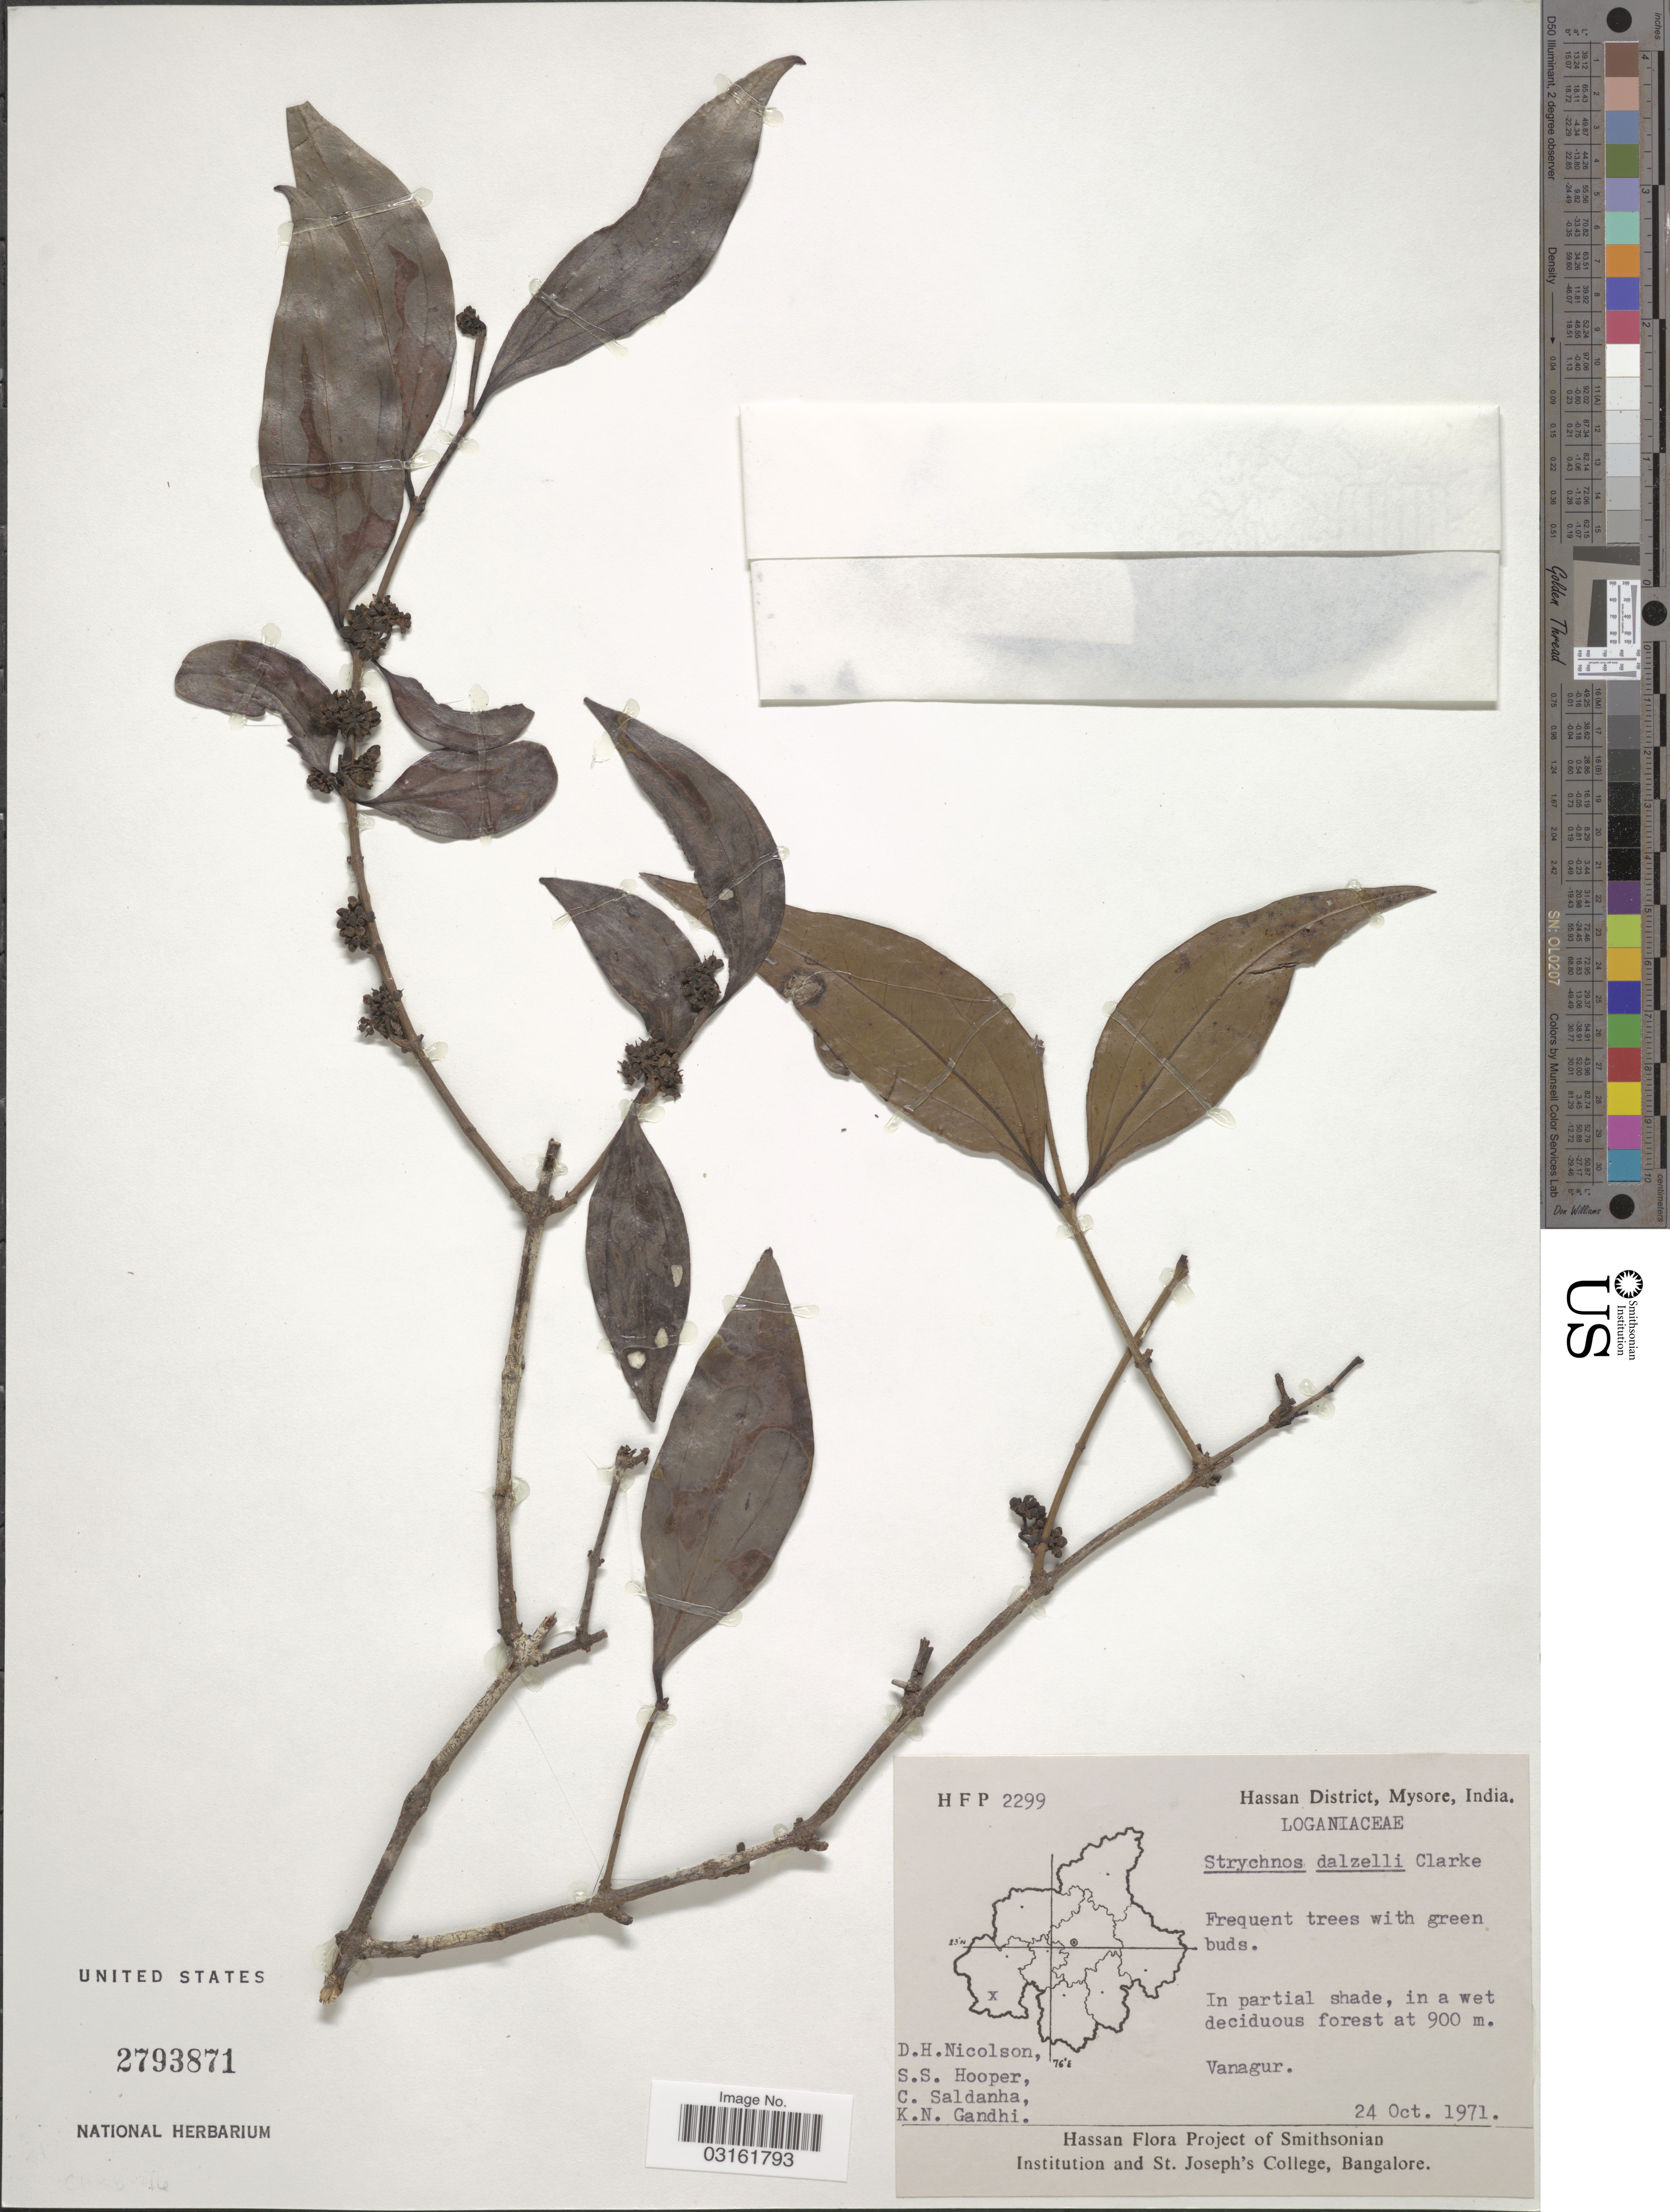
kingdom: Plantae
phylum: Tracheophyta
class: Magnoliopsida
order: Gentianales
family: Loganiaceae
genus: Strychnos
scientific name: Strychnos dalzellii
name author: C.B. Clarke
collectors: D. H. Nicolson, S. S. Hooper, C. Saldanha & K. N. Gandhi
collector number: HFP 2299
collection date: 1971-10-24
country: India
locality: Hassan District, Mysore. Vanagur.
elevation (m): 900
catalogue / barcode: US 2793871